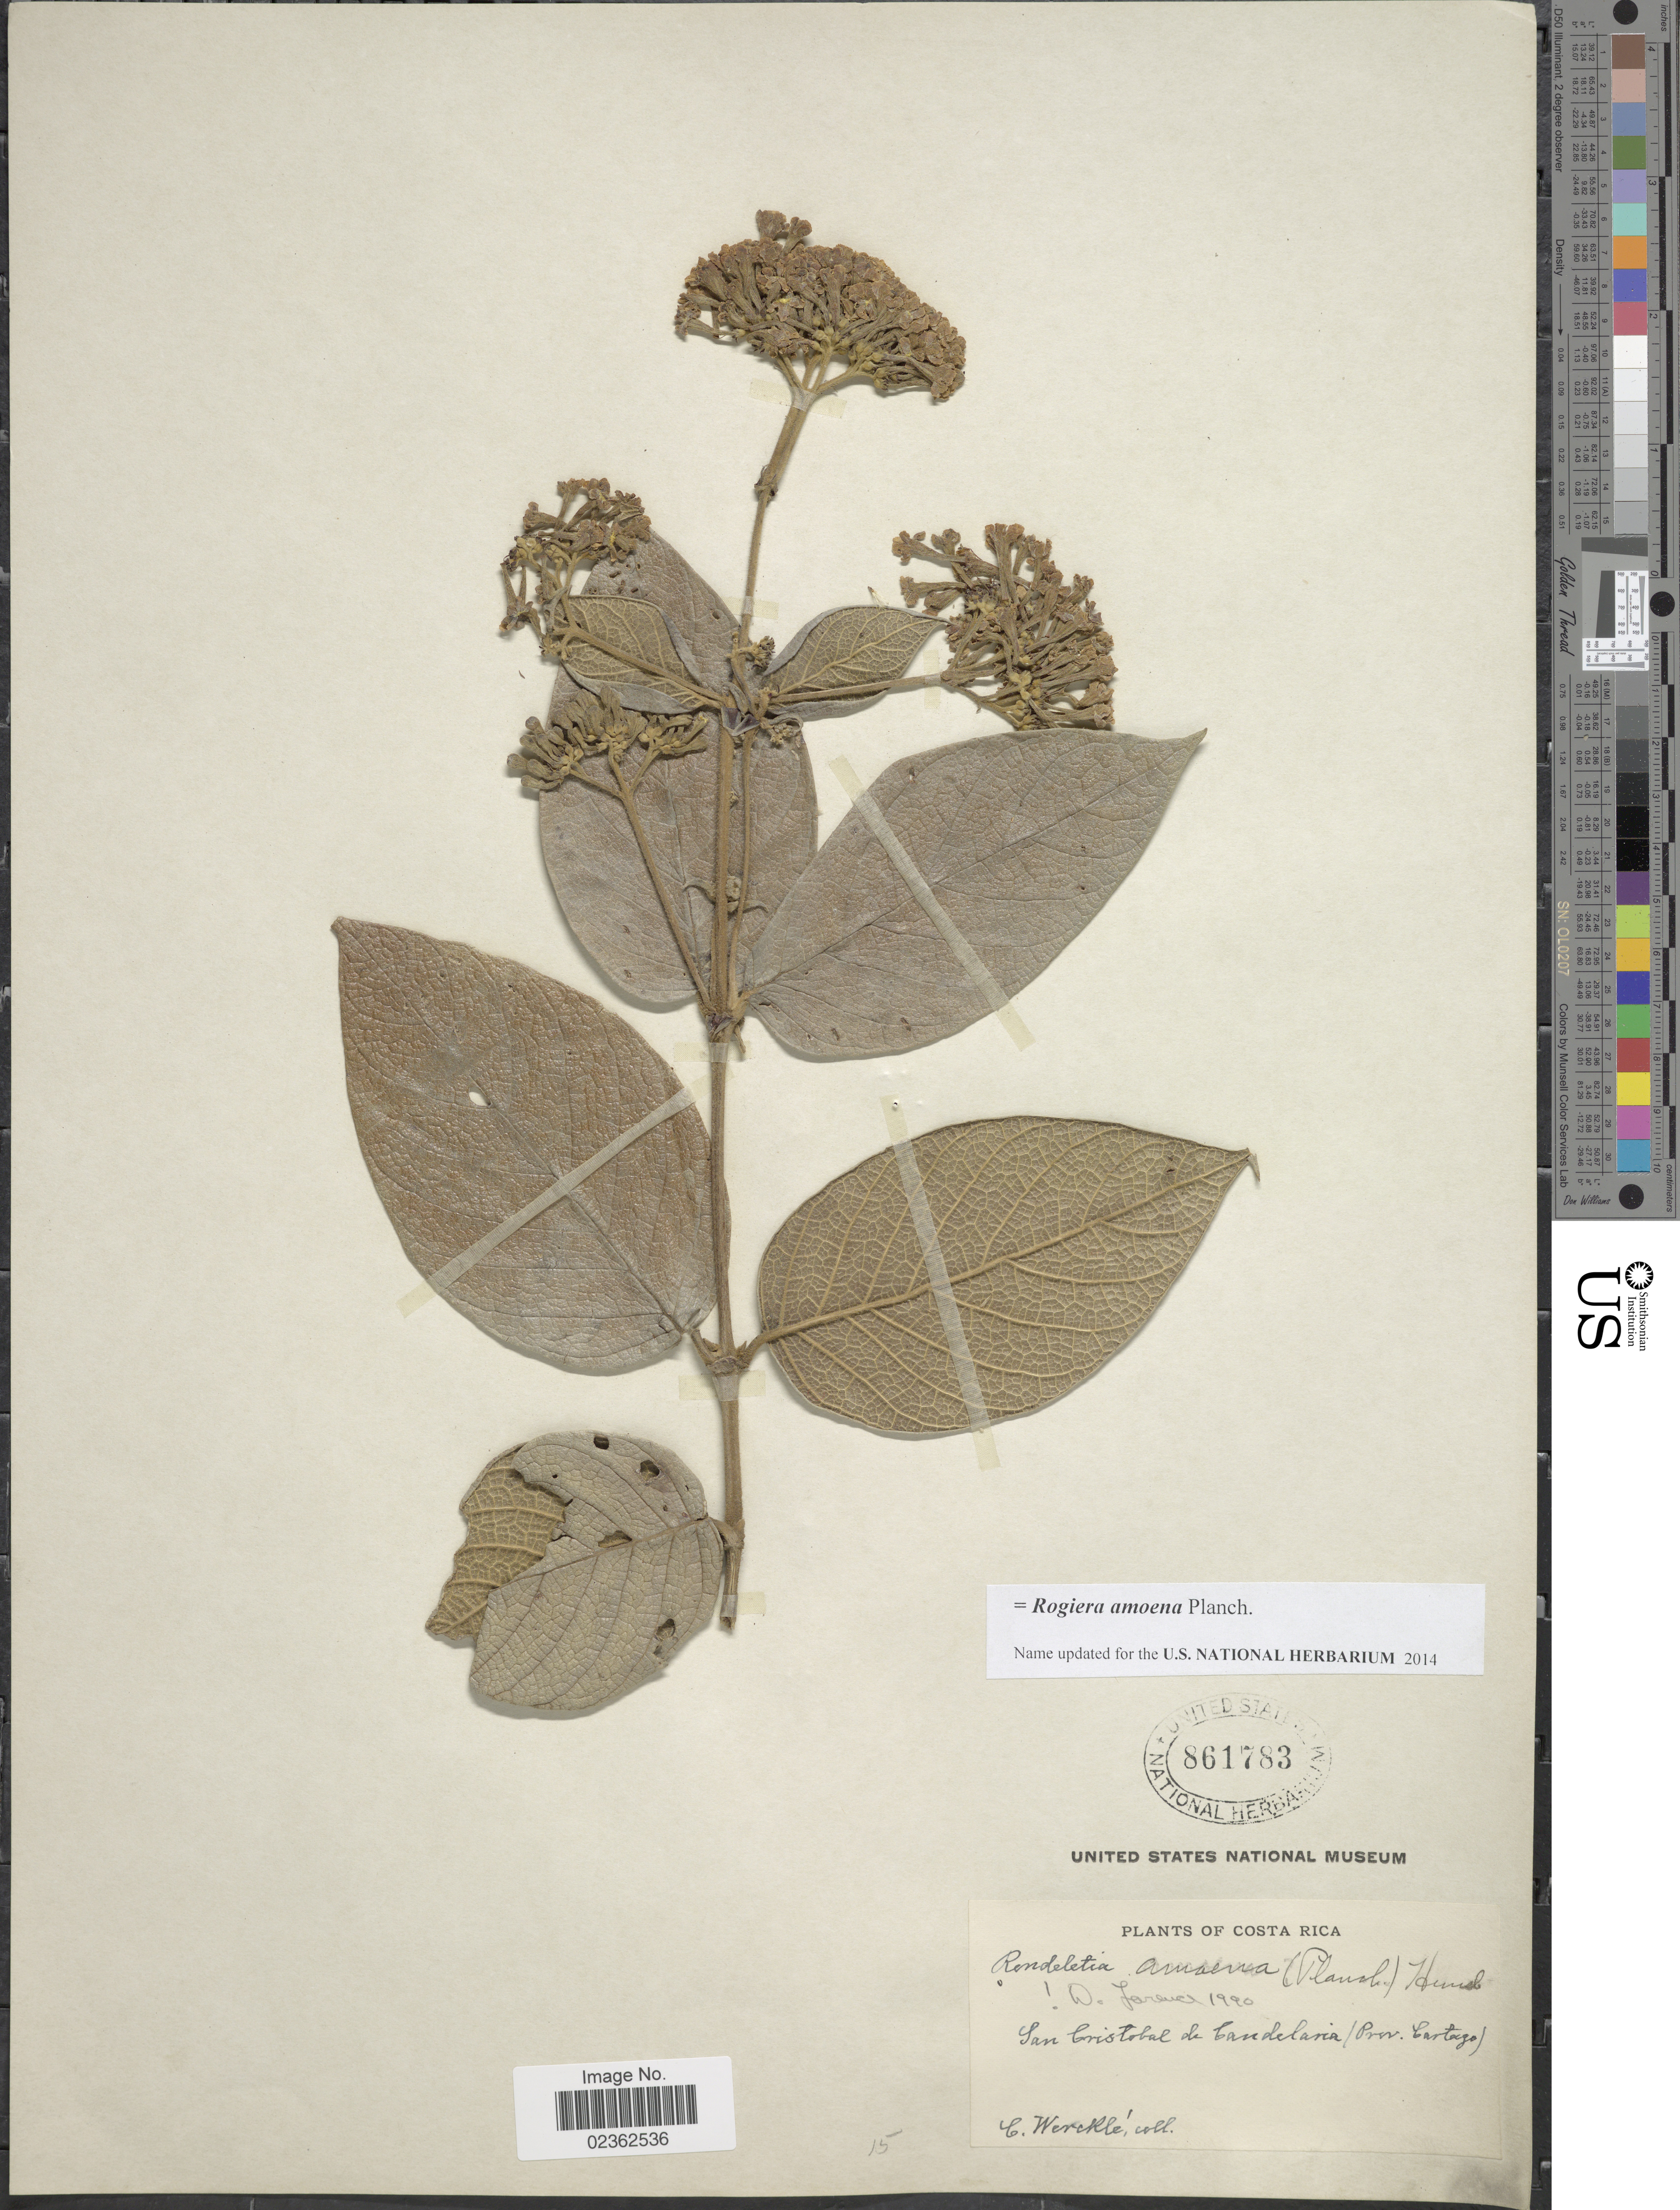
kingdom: Plantae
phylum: Tracheophyta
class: Magnoliopsida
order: Gentianales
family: Rubiaceae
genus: Rogiera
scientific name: Rogiera amoena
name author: Planch.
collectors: C. Wercklé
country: Costa Rica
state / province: Cartago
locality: San Cristobal de Candelaria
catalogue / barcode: US 861783